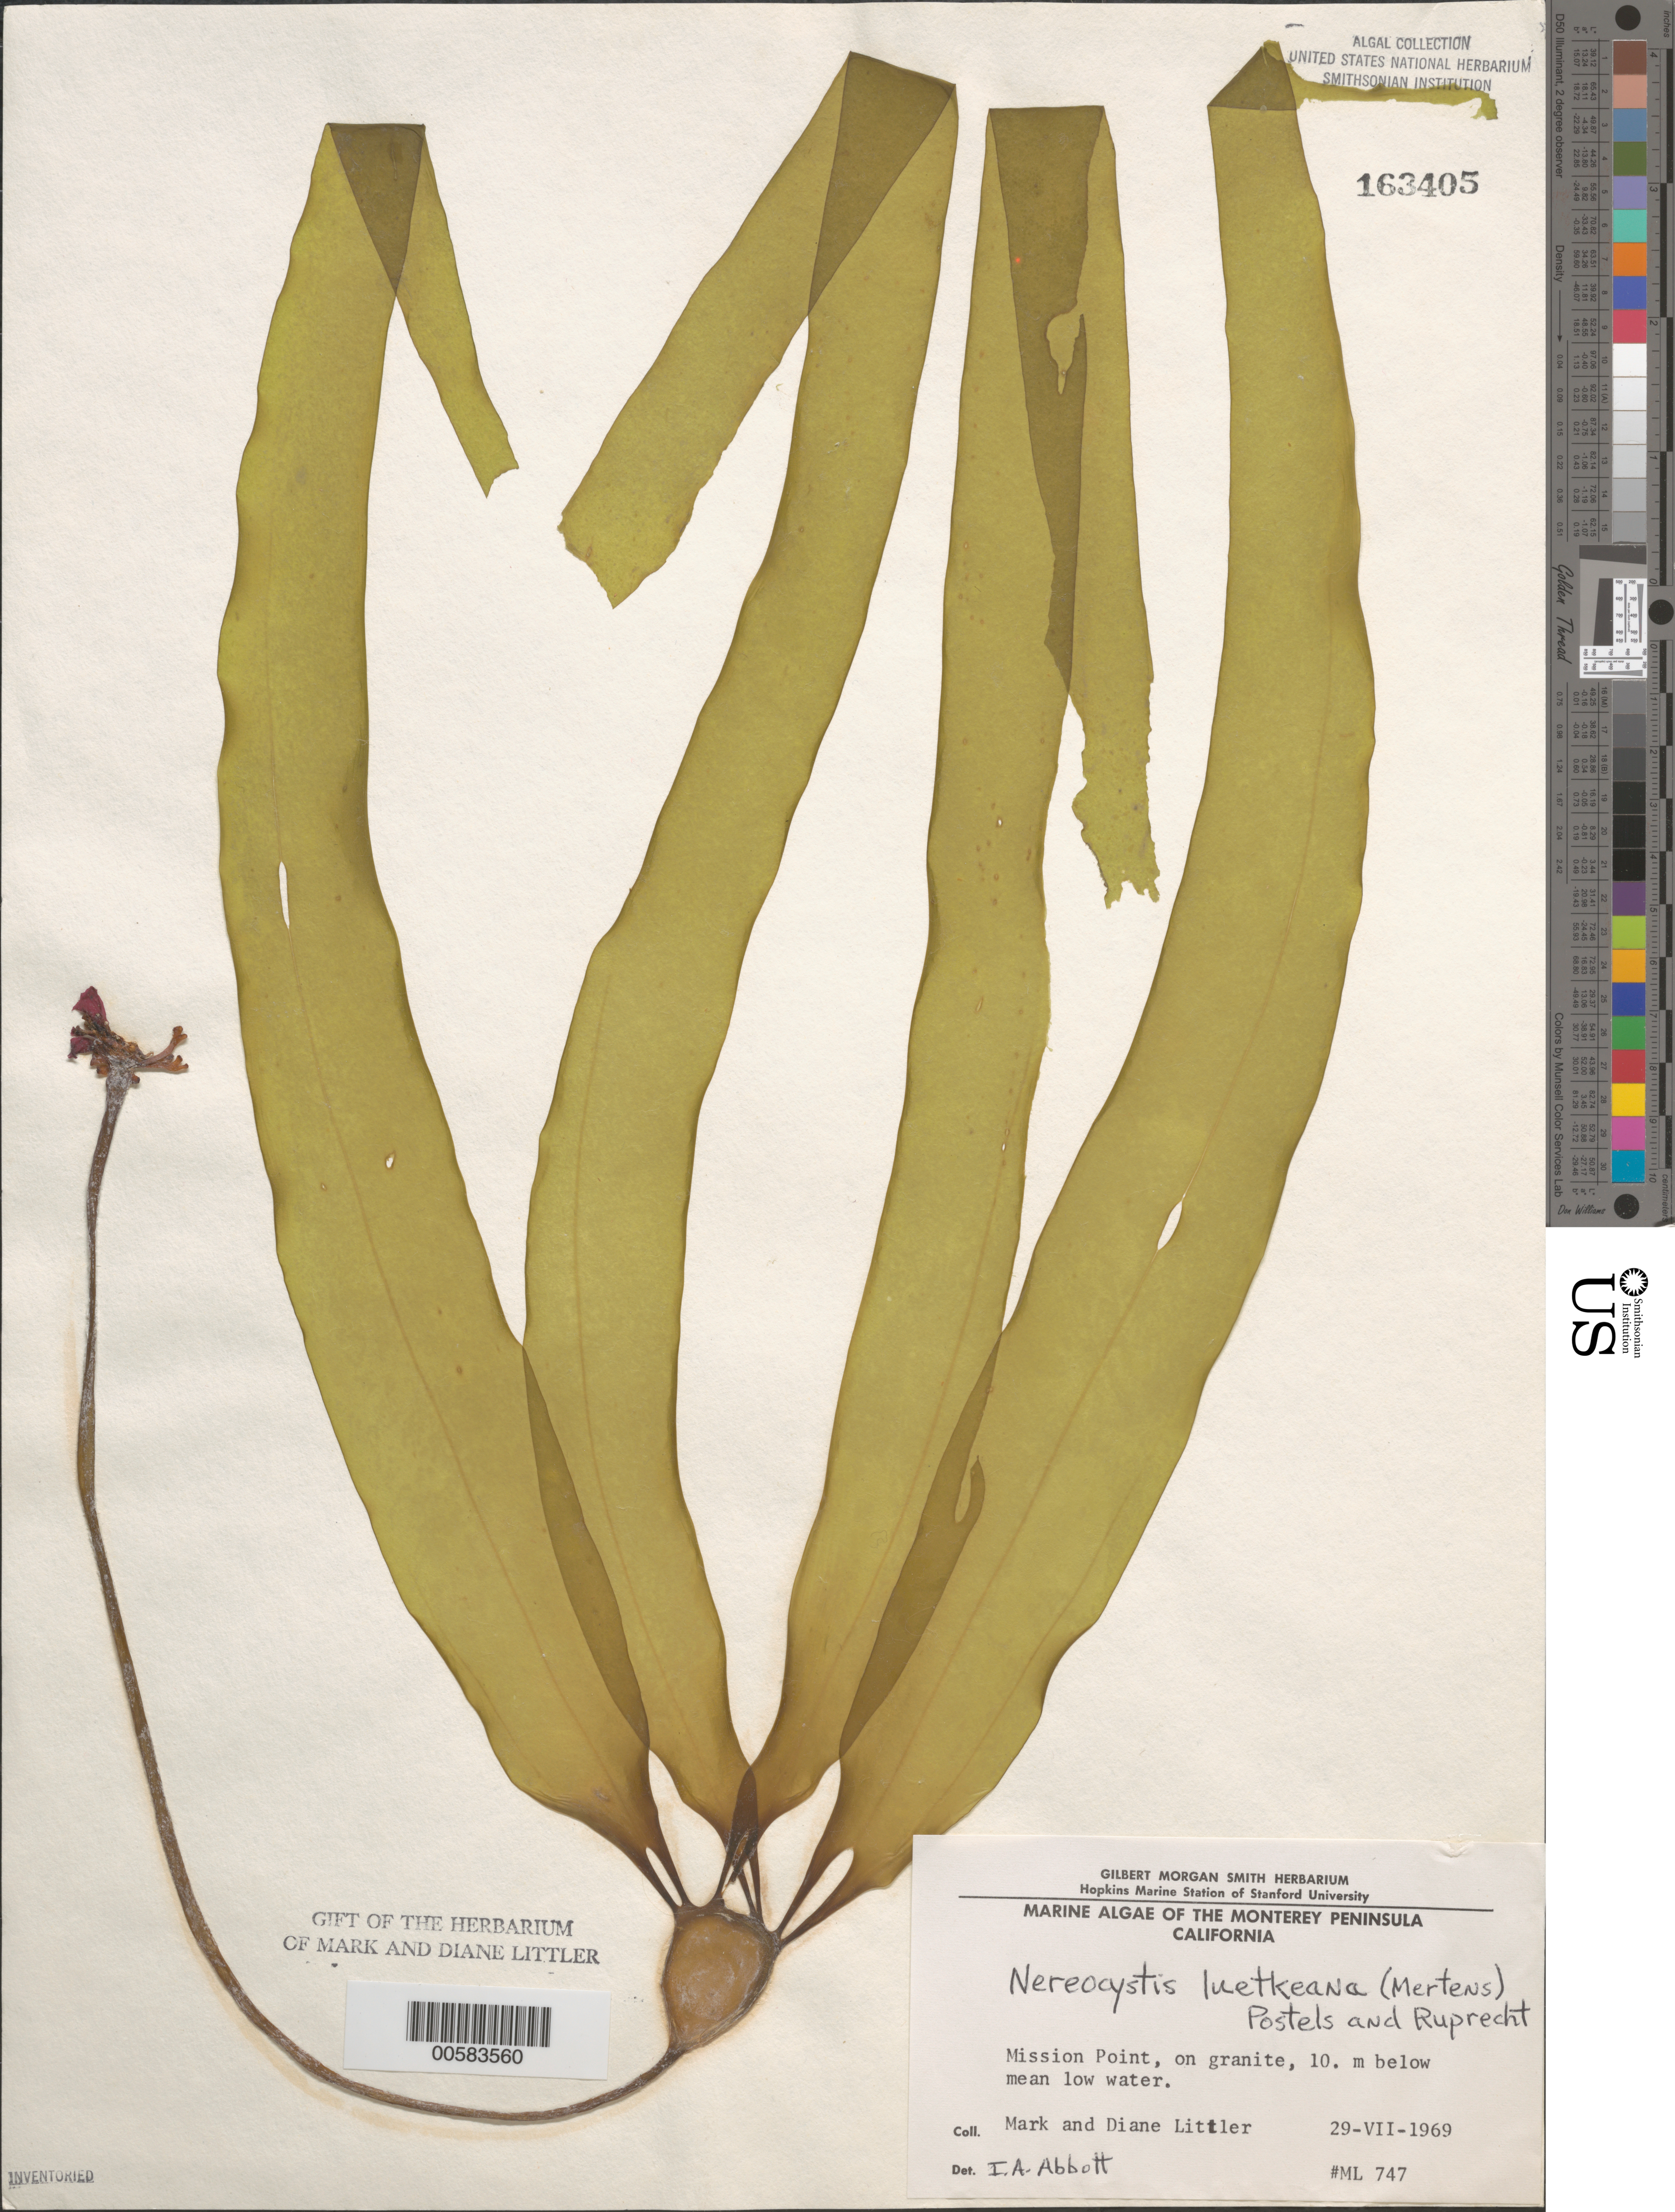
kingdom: Chromista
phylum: Ochrophyta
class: Phaeophyceae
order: Laminariales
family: Laminariaceae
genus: Nereocystis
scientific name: Nereocystis luetkeana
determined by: Abbott, Isabella A.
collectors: M. M. Littler & D. S. Littler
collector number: ML 747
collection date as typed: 29 Jul 1969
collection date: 1969-07-29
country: United States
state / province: California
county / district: Monterey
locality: Mission Point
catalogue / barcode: US 163405